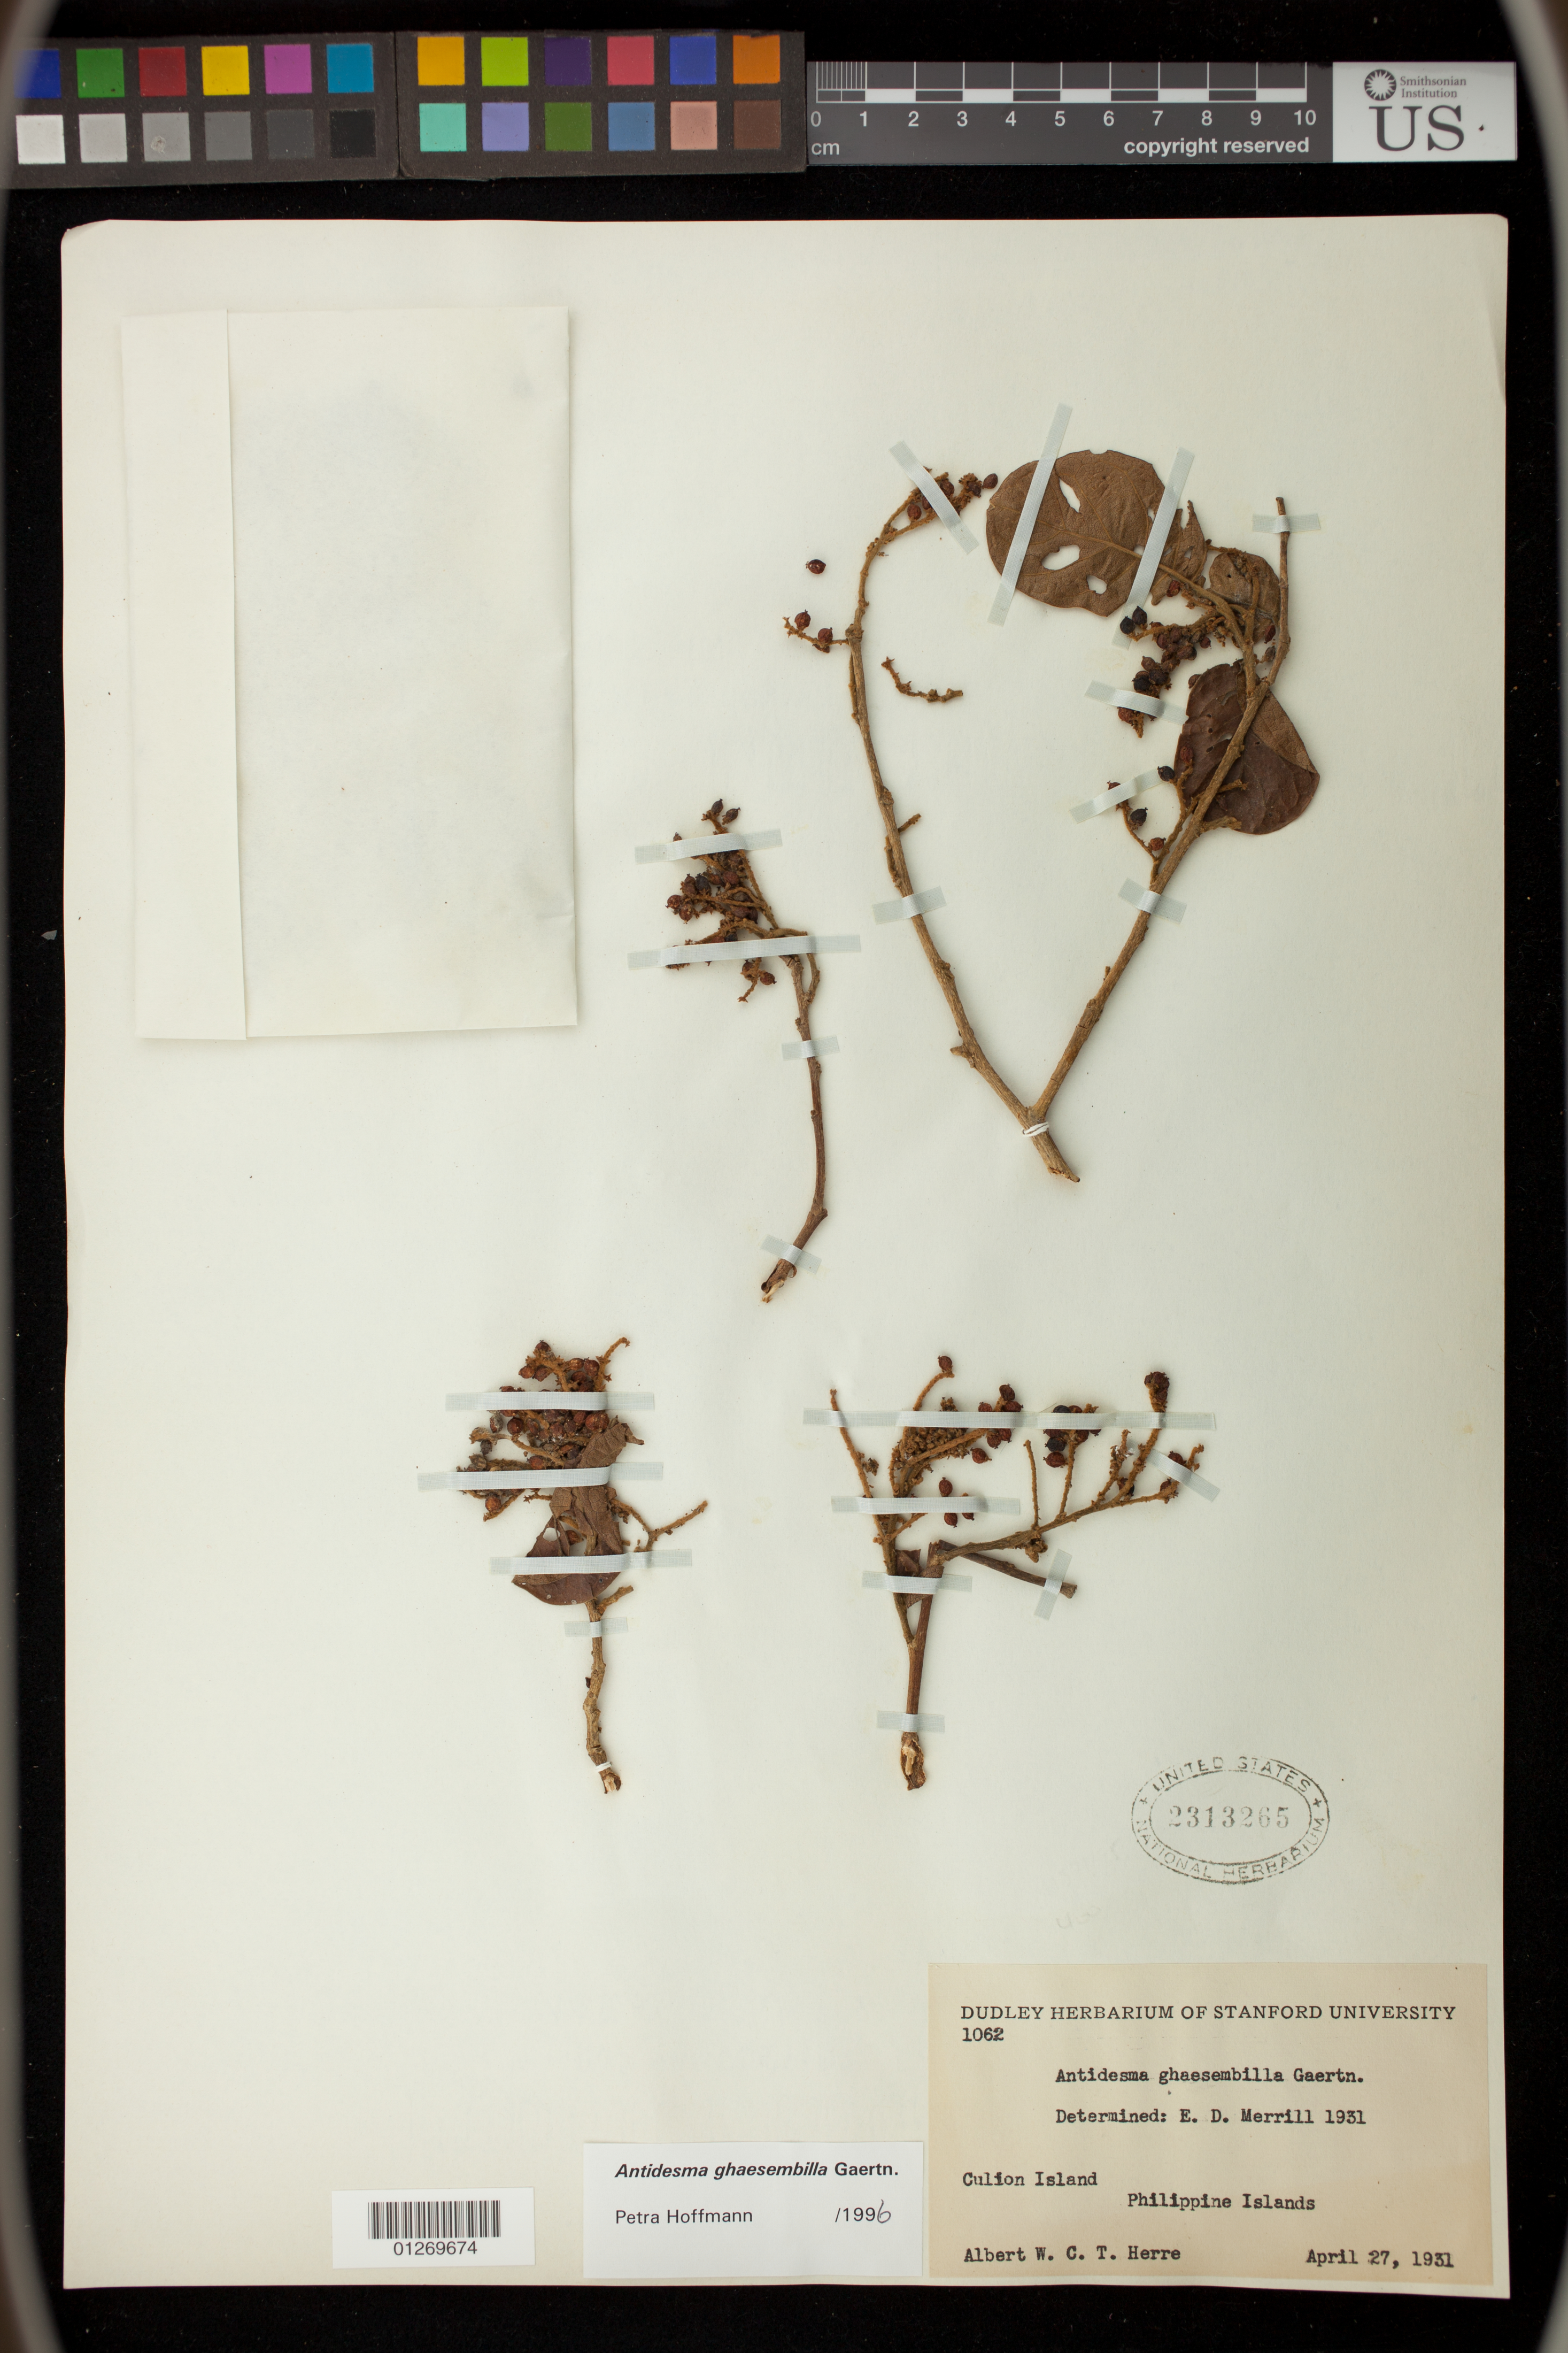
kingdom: Plantae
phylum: Tracheophyta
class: Magnoliopsida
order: Malpighiales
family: Phyllanthaceae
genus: Antidesma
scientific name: Antidesma ghaesembilla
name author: Gaertn.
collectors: A. W. Herre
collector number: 1062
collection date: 1931-04-27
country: Philippines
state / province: Mimaropa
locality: Culion Island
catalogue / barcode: US 2313265